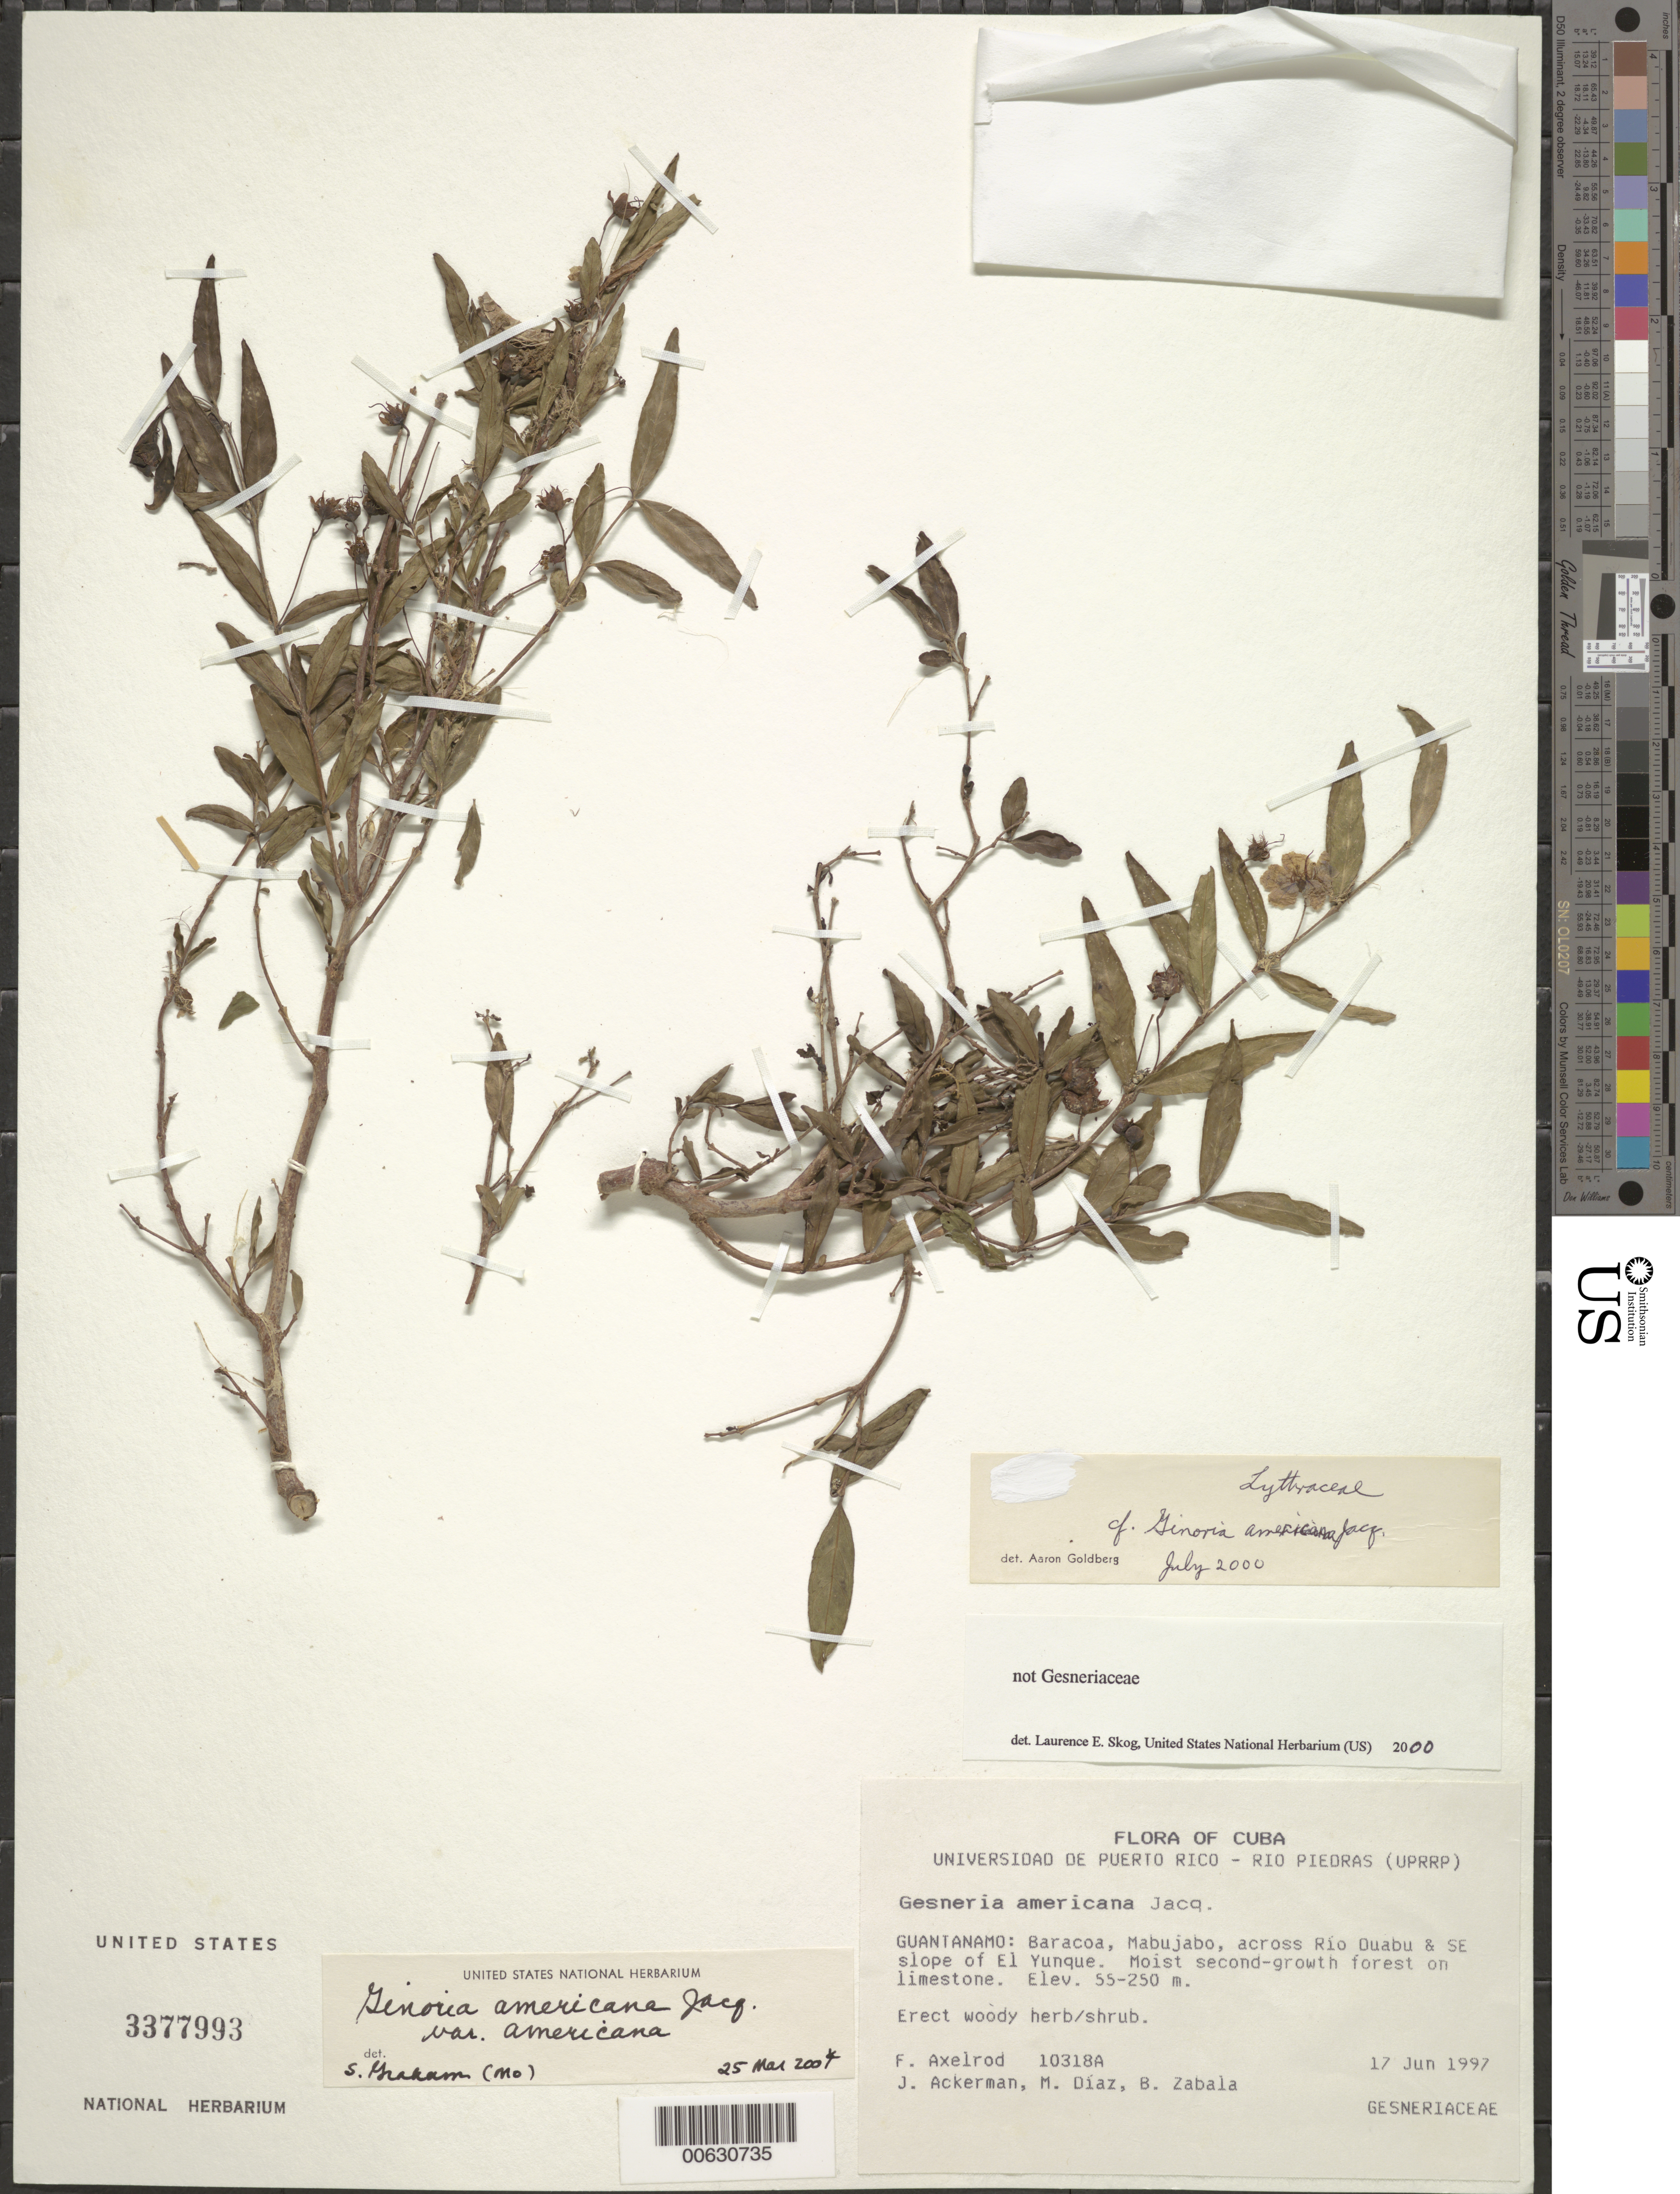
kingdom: Plantae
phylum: Tracheophyta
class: Magnoliopsida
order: Myrtales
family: Lythraceae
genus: Ginoria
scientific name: Ginoria americana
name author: Jacq.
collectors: F. S. Axelrod, J. D. Ackerman, M. Diaz & B. Zabala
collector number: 10318a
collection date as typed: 17 Jun 1997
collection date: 1997-06-17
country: Cuba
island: Greater Antilles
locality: Guantanamo, Baracoa, Mabujabo, across Rio Ouabu and SE slope of El Yunque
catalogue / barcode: US 3377993